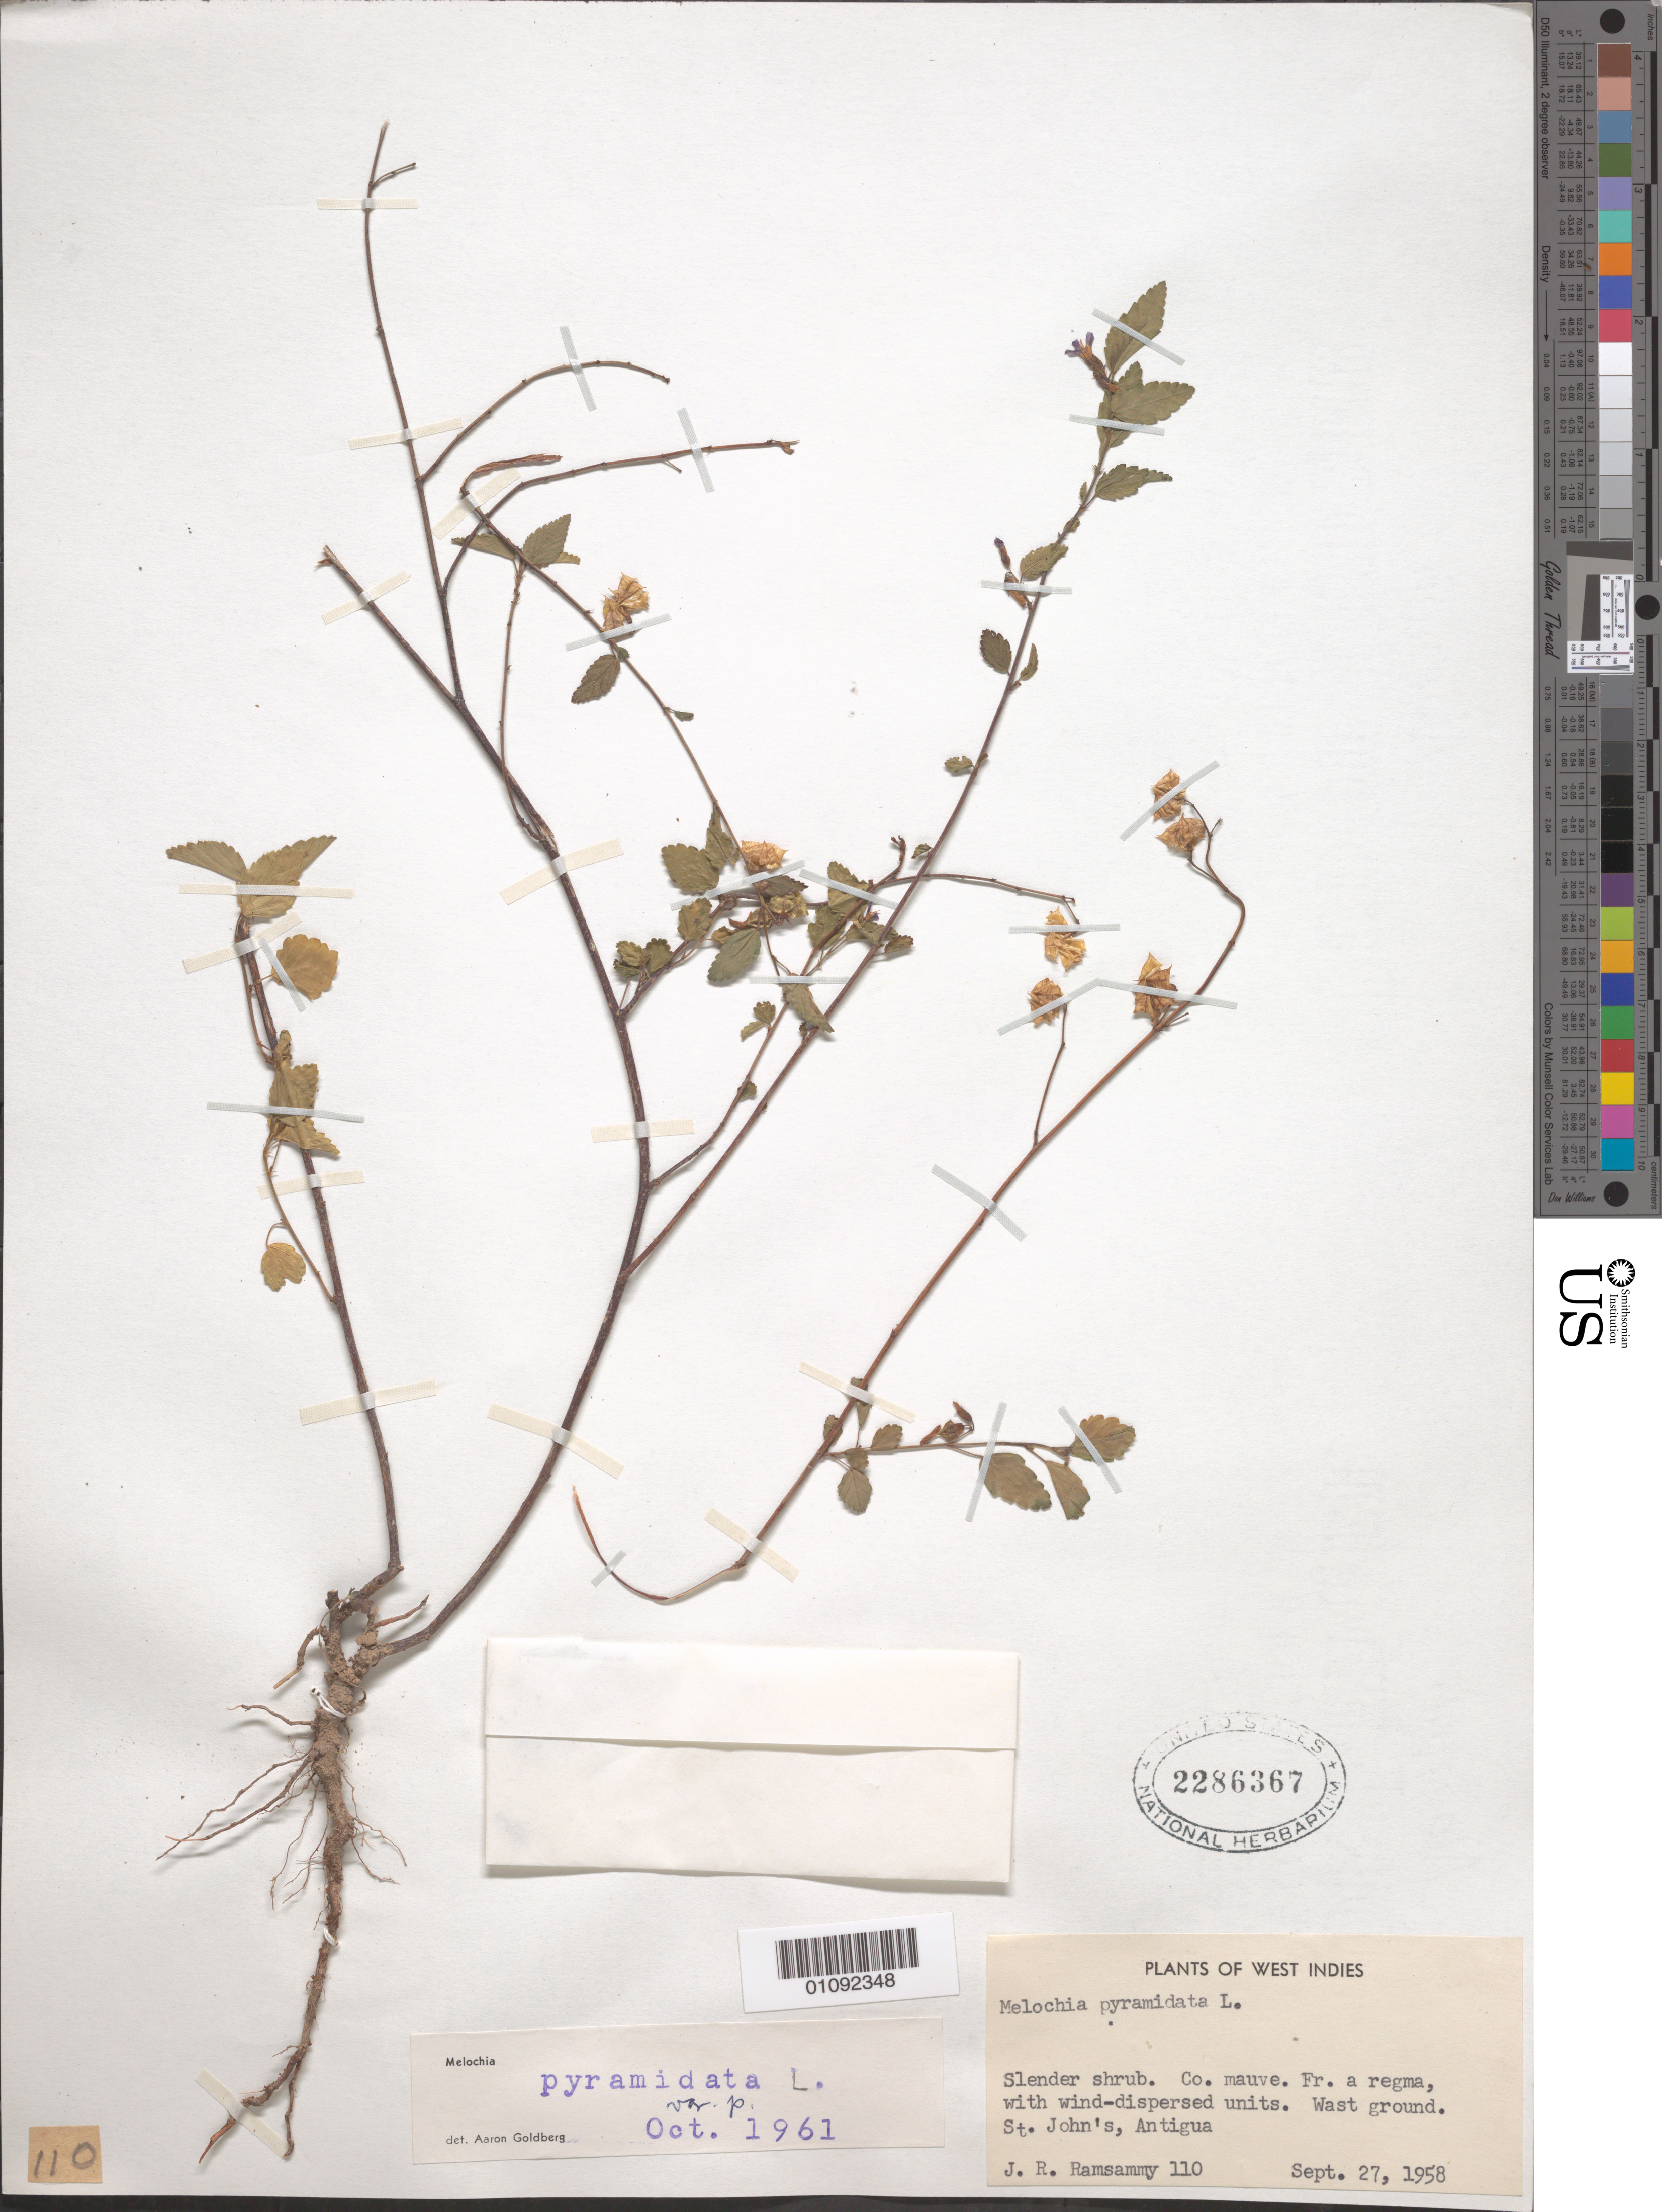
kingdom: Plantae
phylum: Tracheophyta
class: Magnoliopsida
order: Malvales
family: Malvaceae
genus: Melochia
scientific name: Melochia pyramidata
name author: L.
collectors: J. Ramsammy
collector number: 110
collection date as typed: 27 Sep 1958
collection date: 1958-09-27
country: Antigua and Barbuda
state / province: Saint John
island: Antigua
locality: Wast ground. St. John's, Antigua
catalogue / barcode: US 2286367